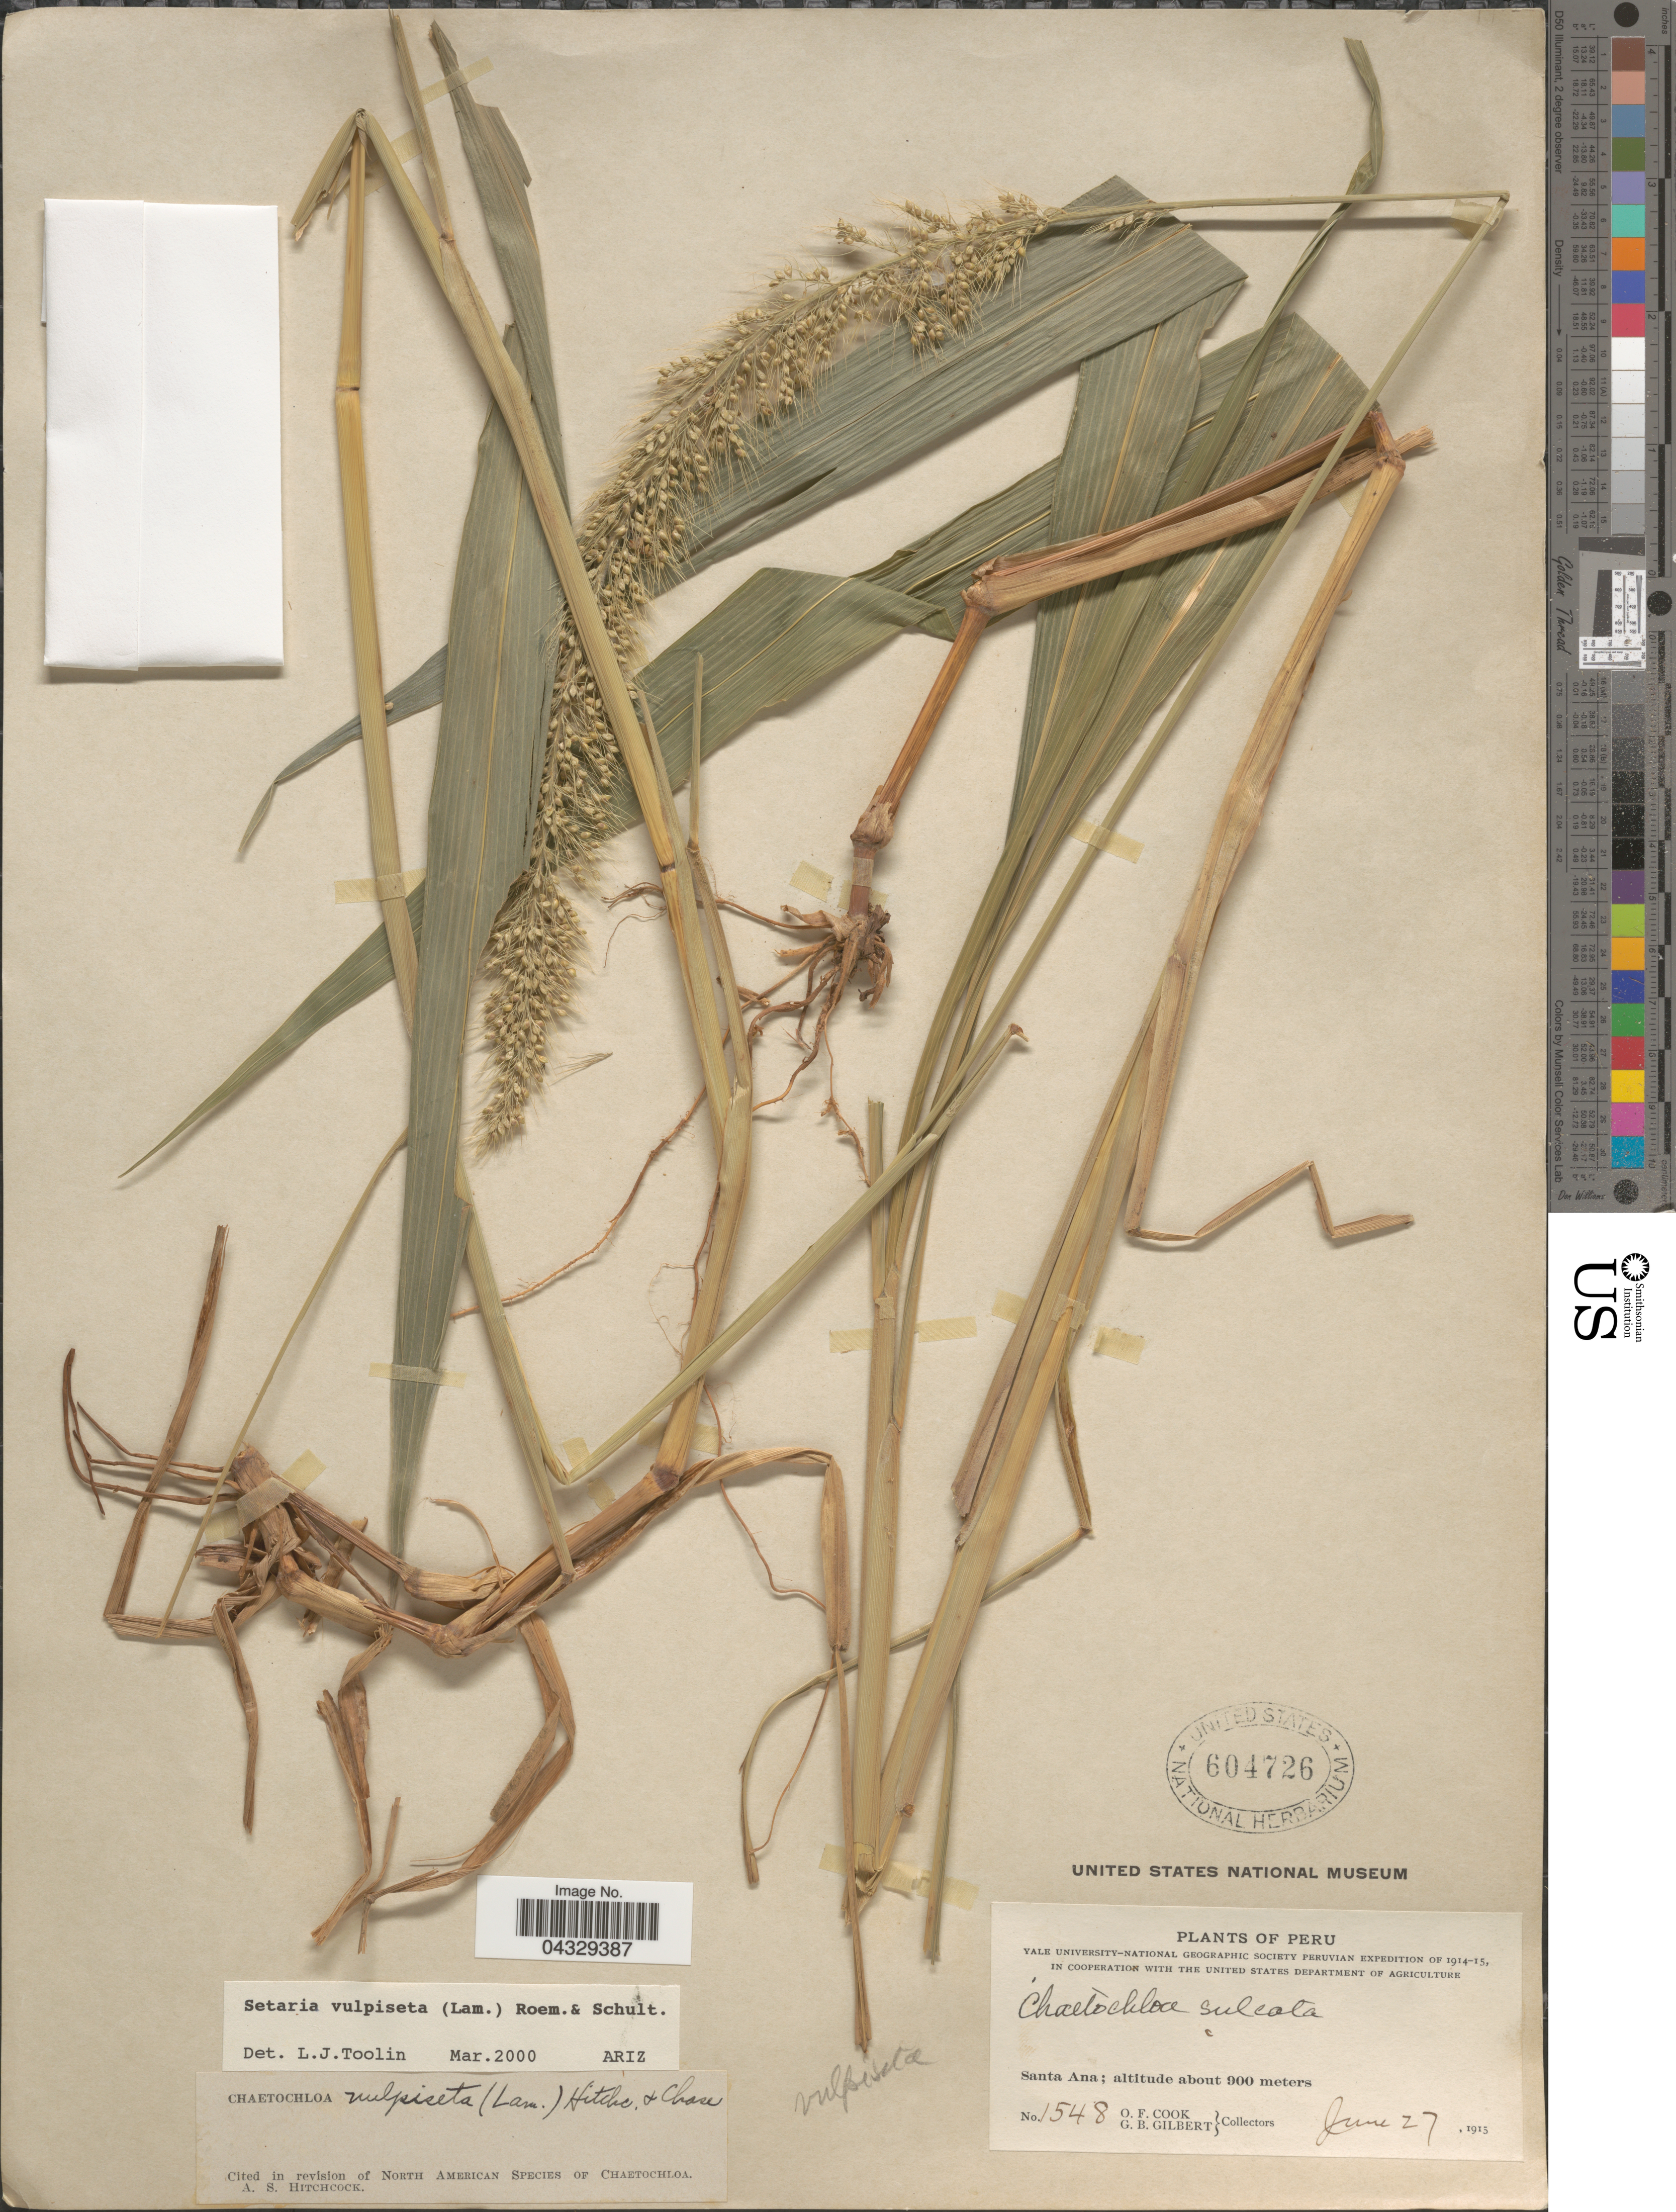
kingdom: Plantae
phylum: Tracheophyta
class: Liliopsida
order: Poales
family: Poaceae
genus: Setaria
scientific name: Setaria vulpiseta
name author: (Lam.) Roem. & Schult.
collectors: O. F. Cook & G. B. Gilbert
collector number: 1548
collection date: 1915-06-27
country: Peru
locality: Yale University-National Geographic Society Peruvian Expedition of 1914-15. Santa Ana.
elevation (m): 900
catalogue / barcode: US 604726